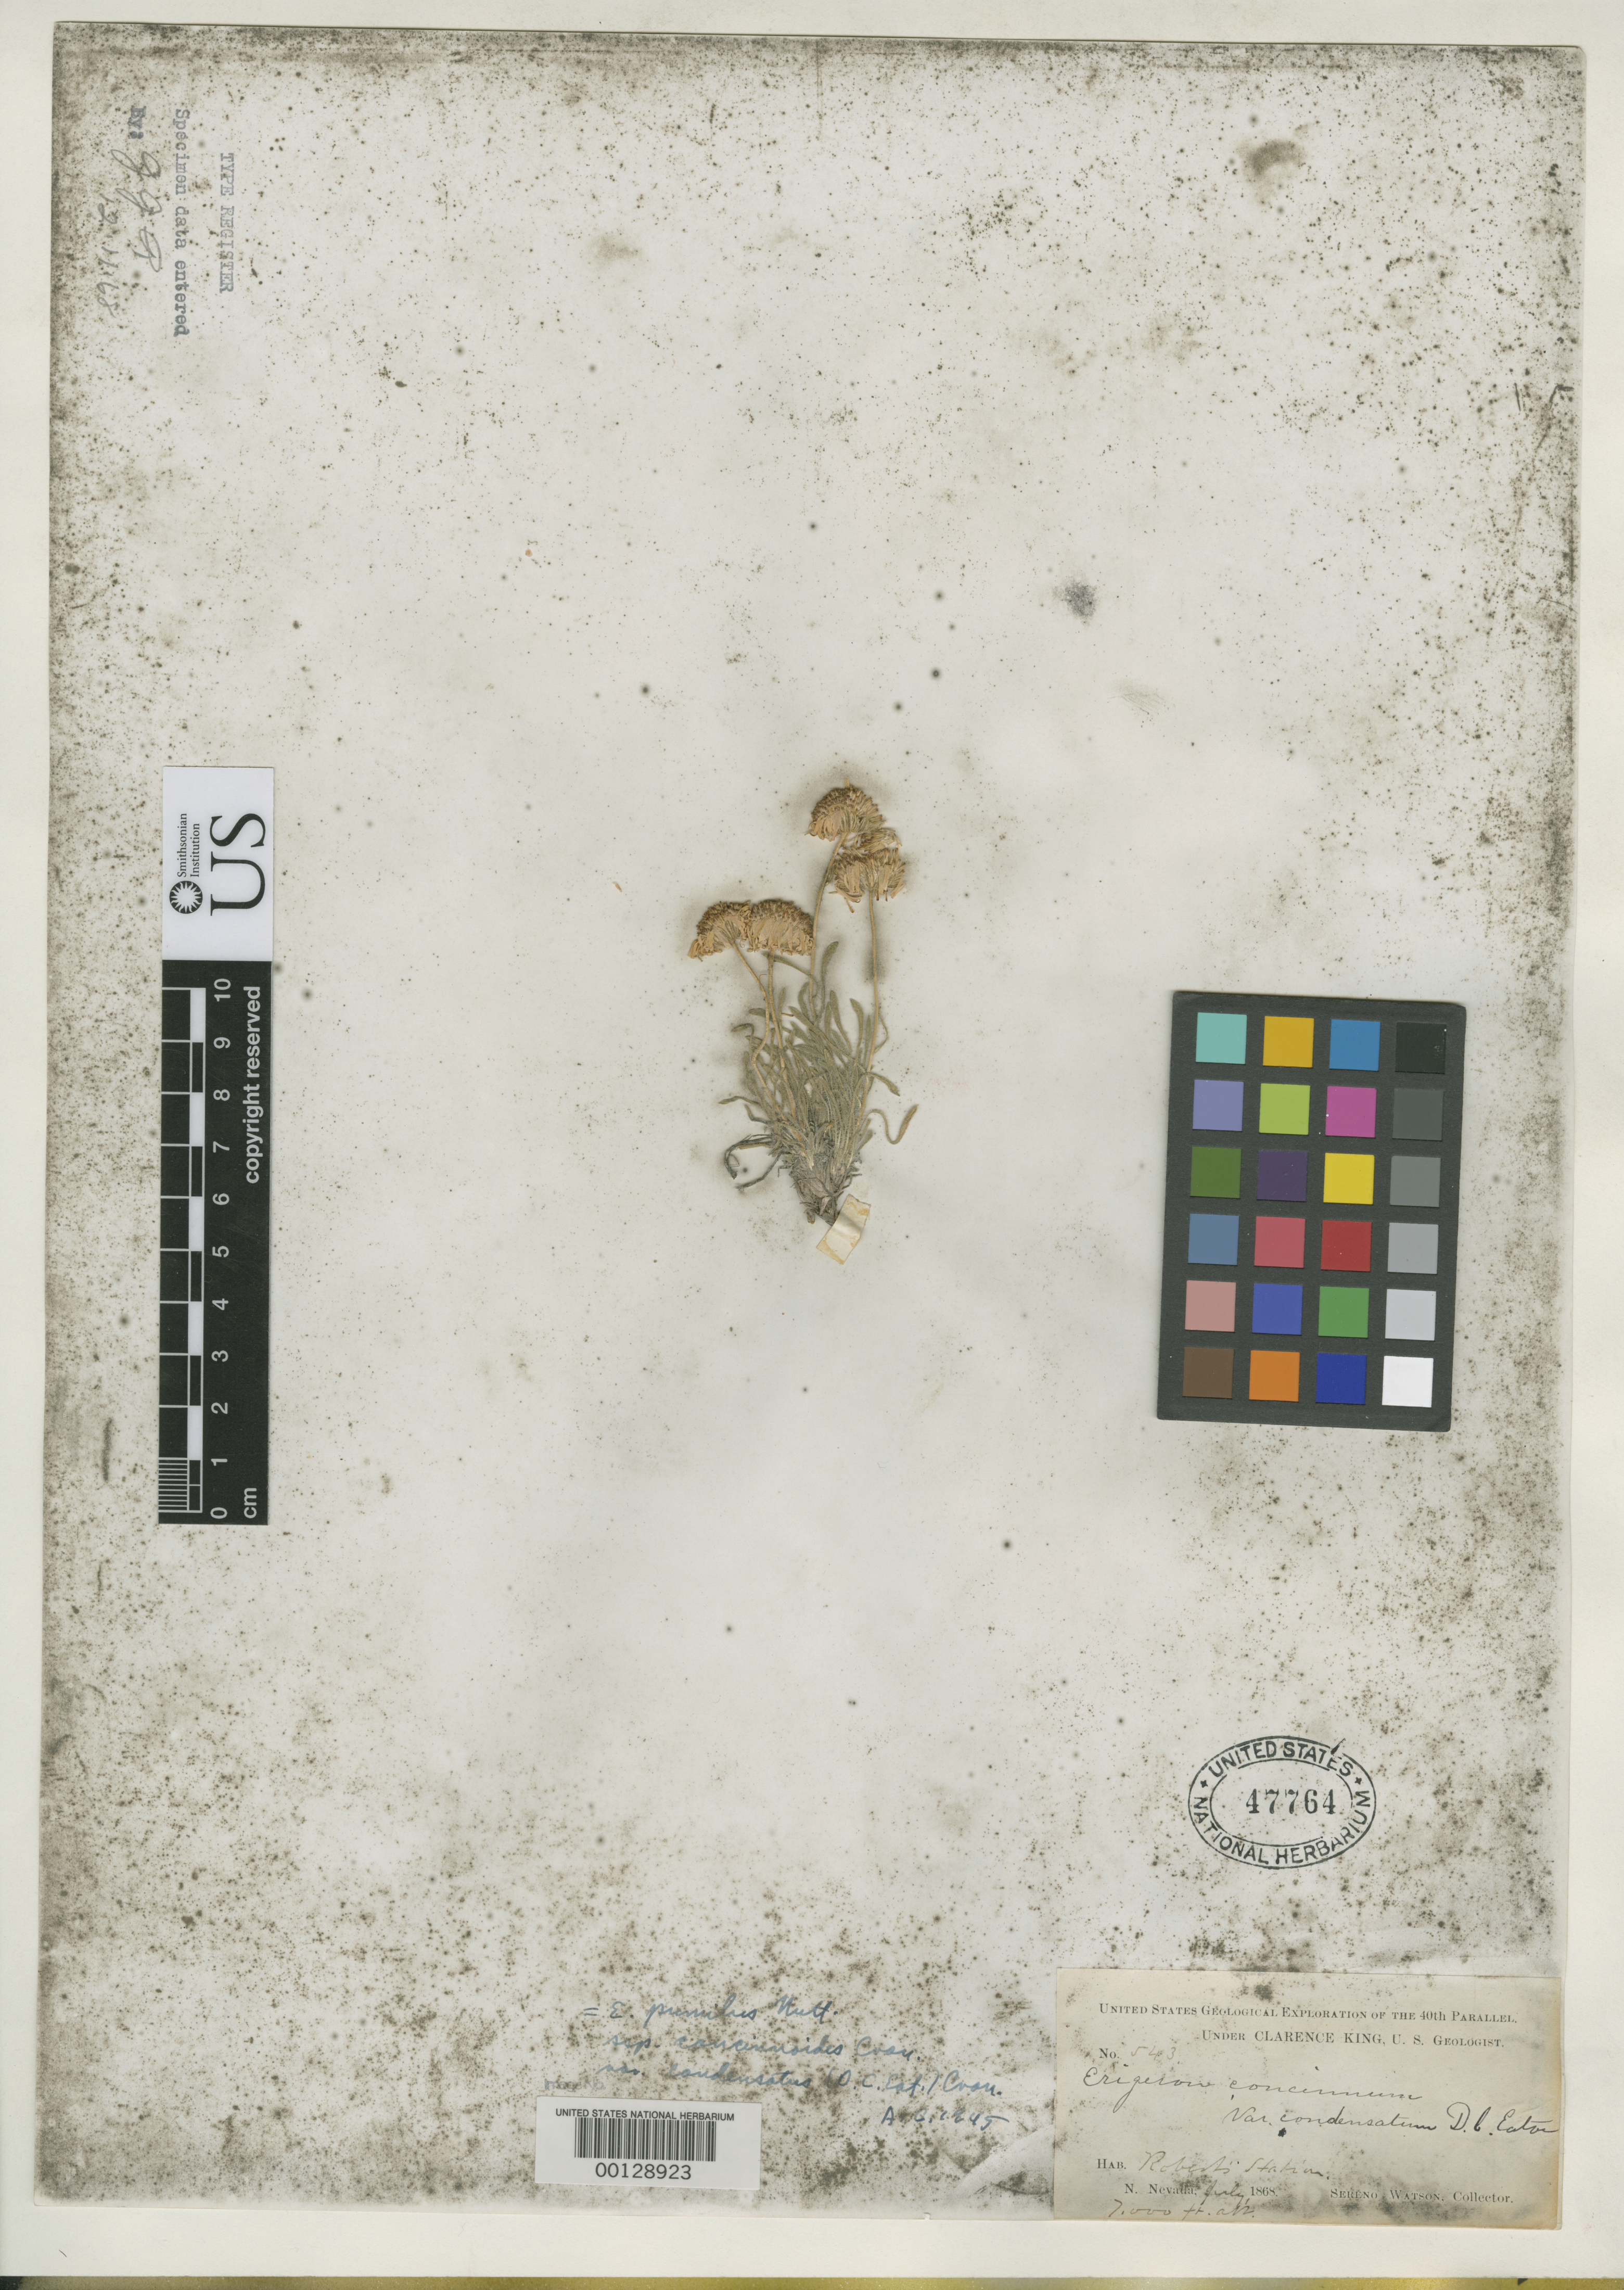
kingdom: Plantae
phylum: Tracheophyta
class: Magnoliopsida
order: Asterales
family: Asteraceae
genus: Erigeron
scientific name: Erigeron concinnus var. condensatus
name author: D.C. Eaton in C. King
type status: Syntype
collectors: S. Watson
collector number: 543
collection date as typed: Jul 1868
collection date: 1868-07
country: United States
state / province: Nevada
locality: Roberts Station.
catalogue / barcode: US 47764